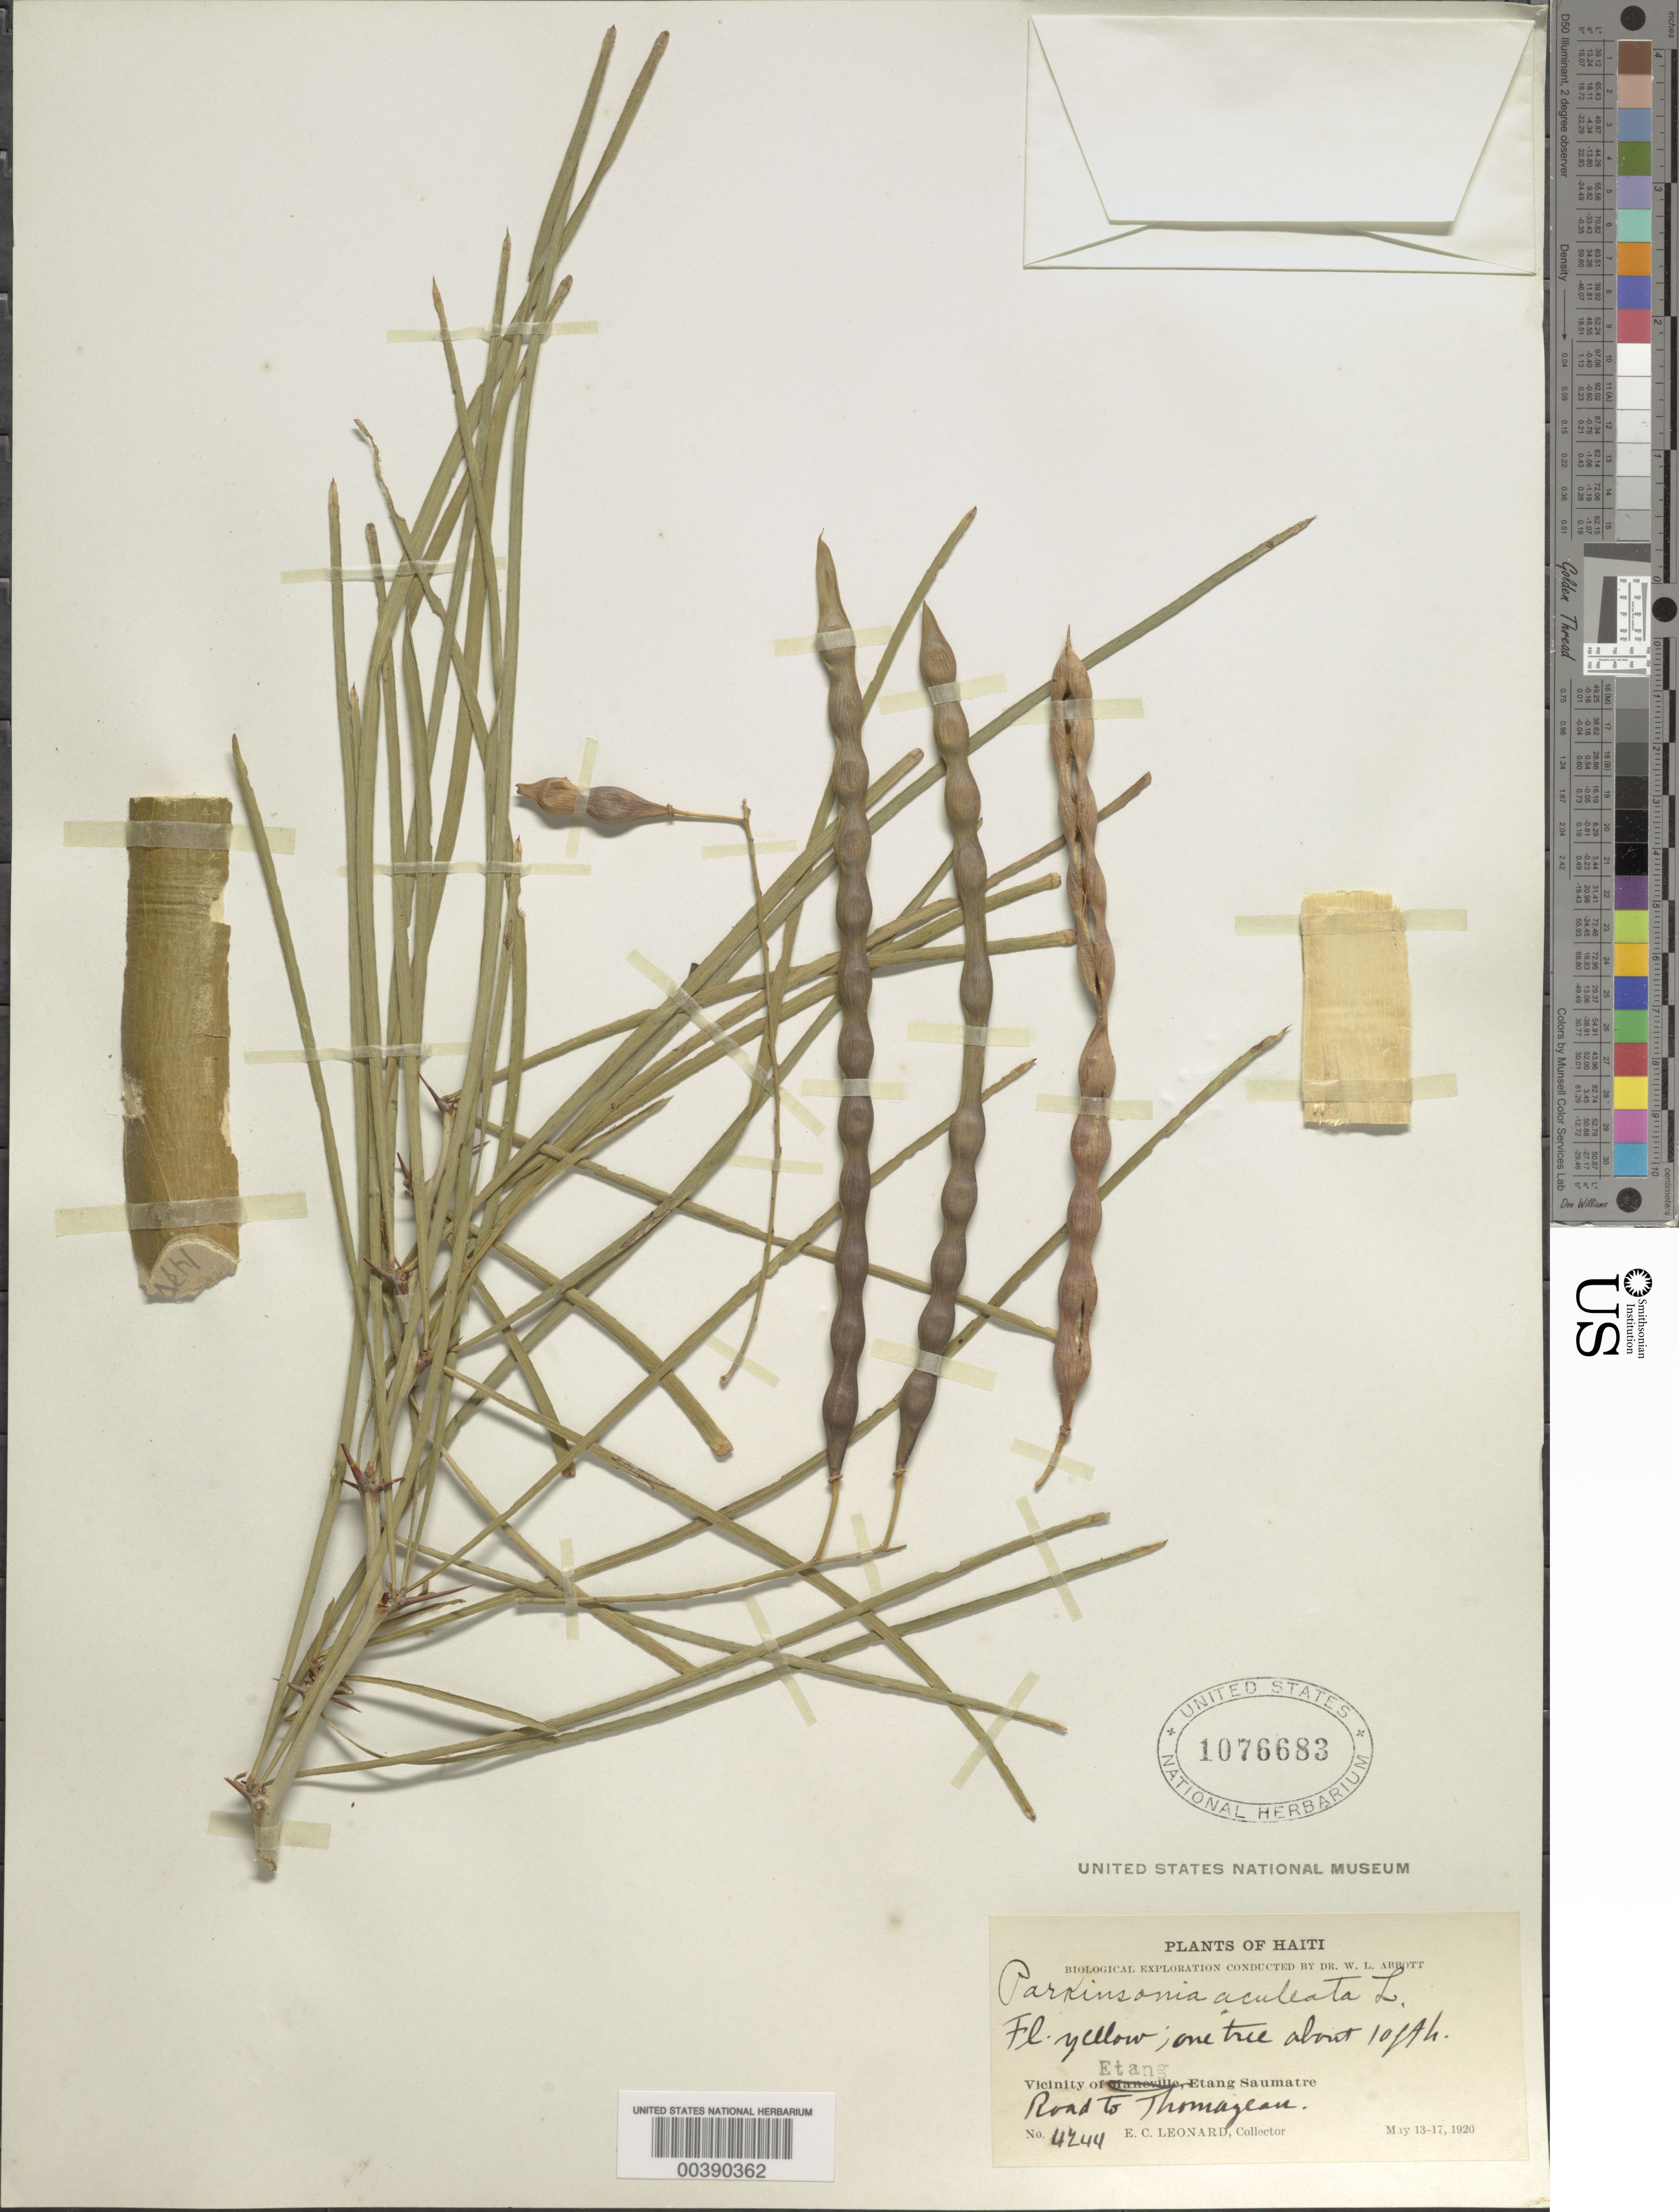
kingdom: Plantae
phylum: Tracheophyta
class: Magnoliopsida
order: Fabales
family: Fabaceae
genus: Parkinsonia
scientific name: Parkinsonia aculeata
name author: L.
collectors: E. C. Leonard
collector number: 4244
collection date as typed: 13 May 1920 to 17 May 1920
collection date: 1920-05-13/1920-05-17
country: Haiti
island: Hispaniola Island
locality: Vicinity of etang, etang saumatre; road to thomageau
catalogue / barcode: US 1076683